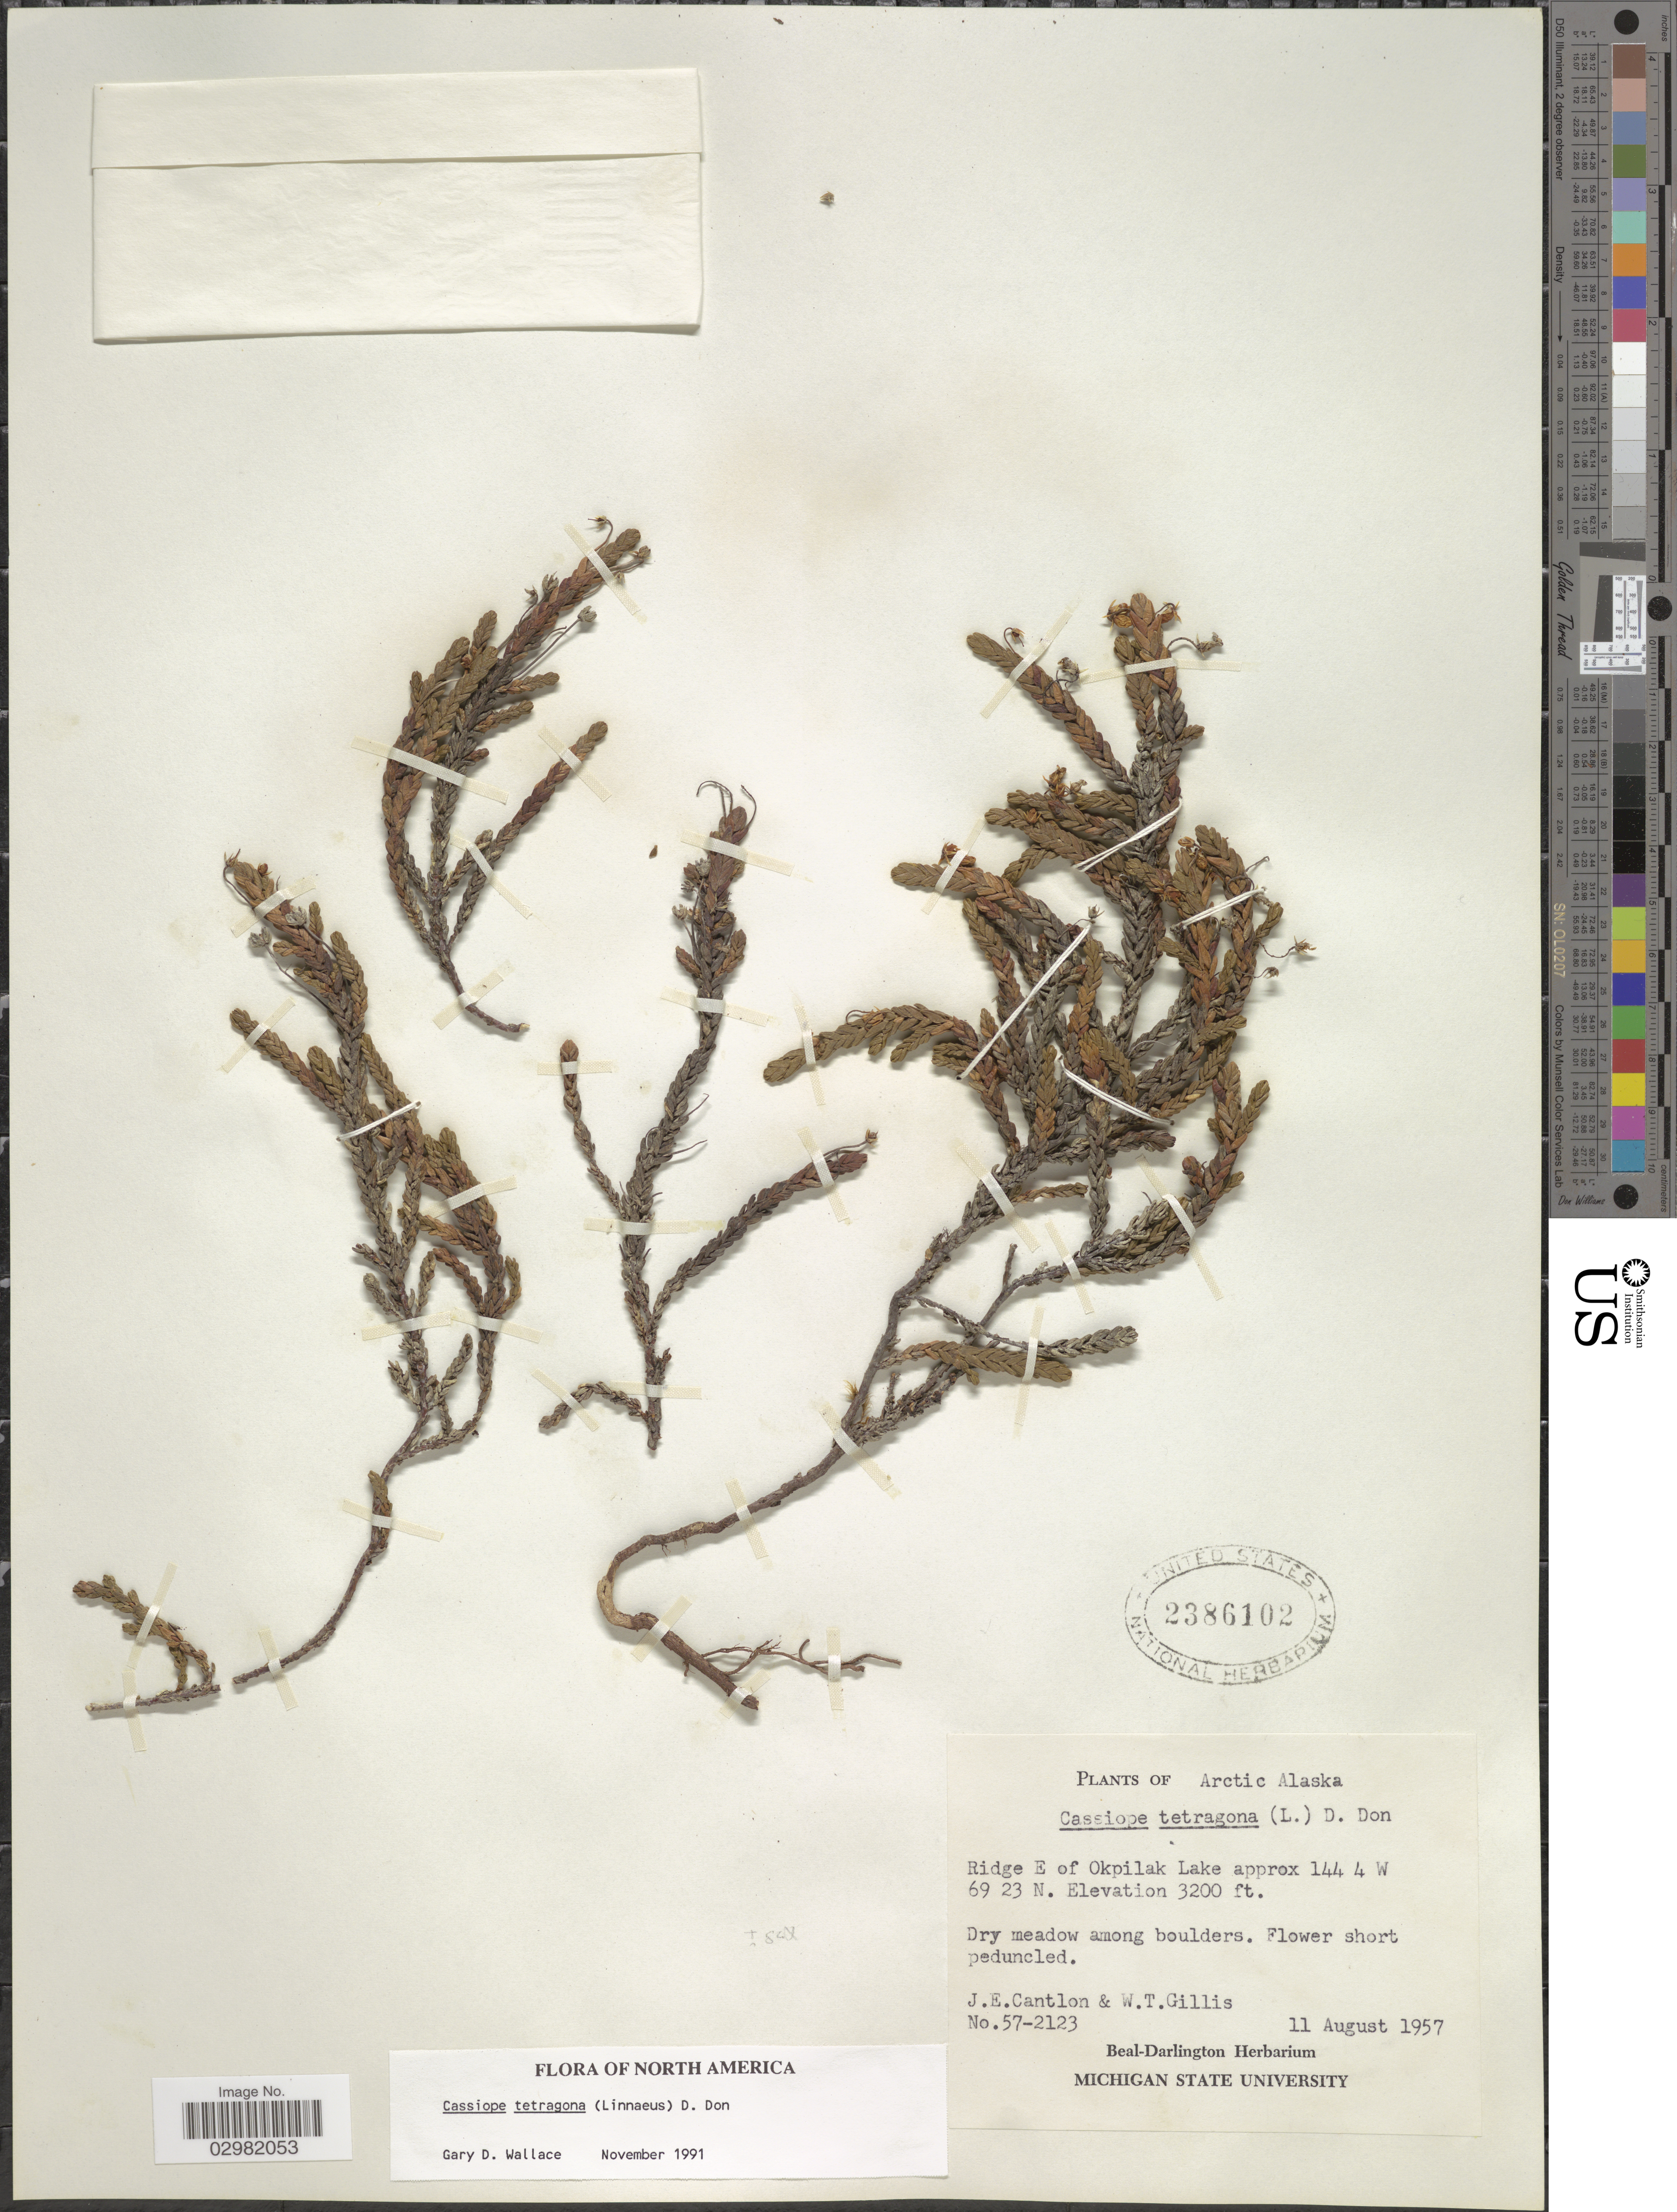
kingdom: Plantae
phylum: Tracheophyta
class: Magnoliopsida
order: Ericales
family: Ericaceae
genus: Cassiope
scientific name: Cassiope tetragona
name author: (L.) D. Don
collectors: J. Cantlon & W. T. Gillis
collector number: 57-2123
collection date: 1957-08-11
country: United States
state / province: Alaska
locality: Arctic Alaska. Ridge E of Okpilak Lake.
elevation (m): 975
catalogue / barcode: US 2386102